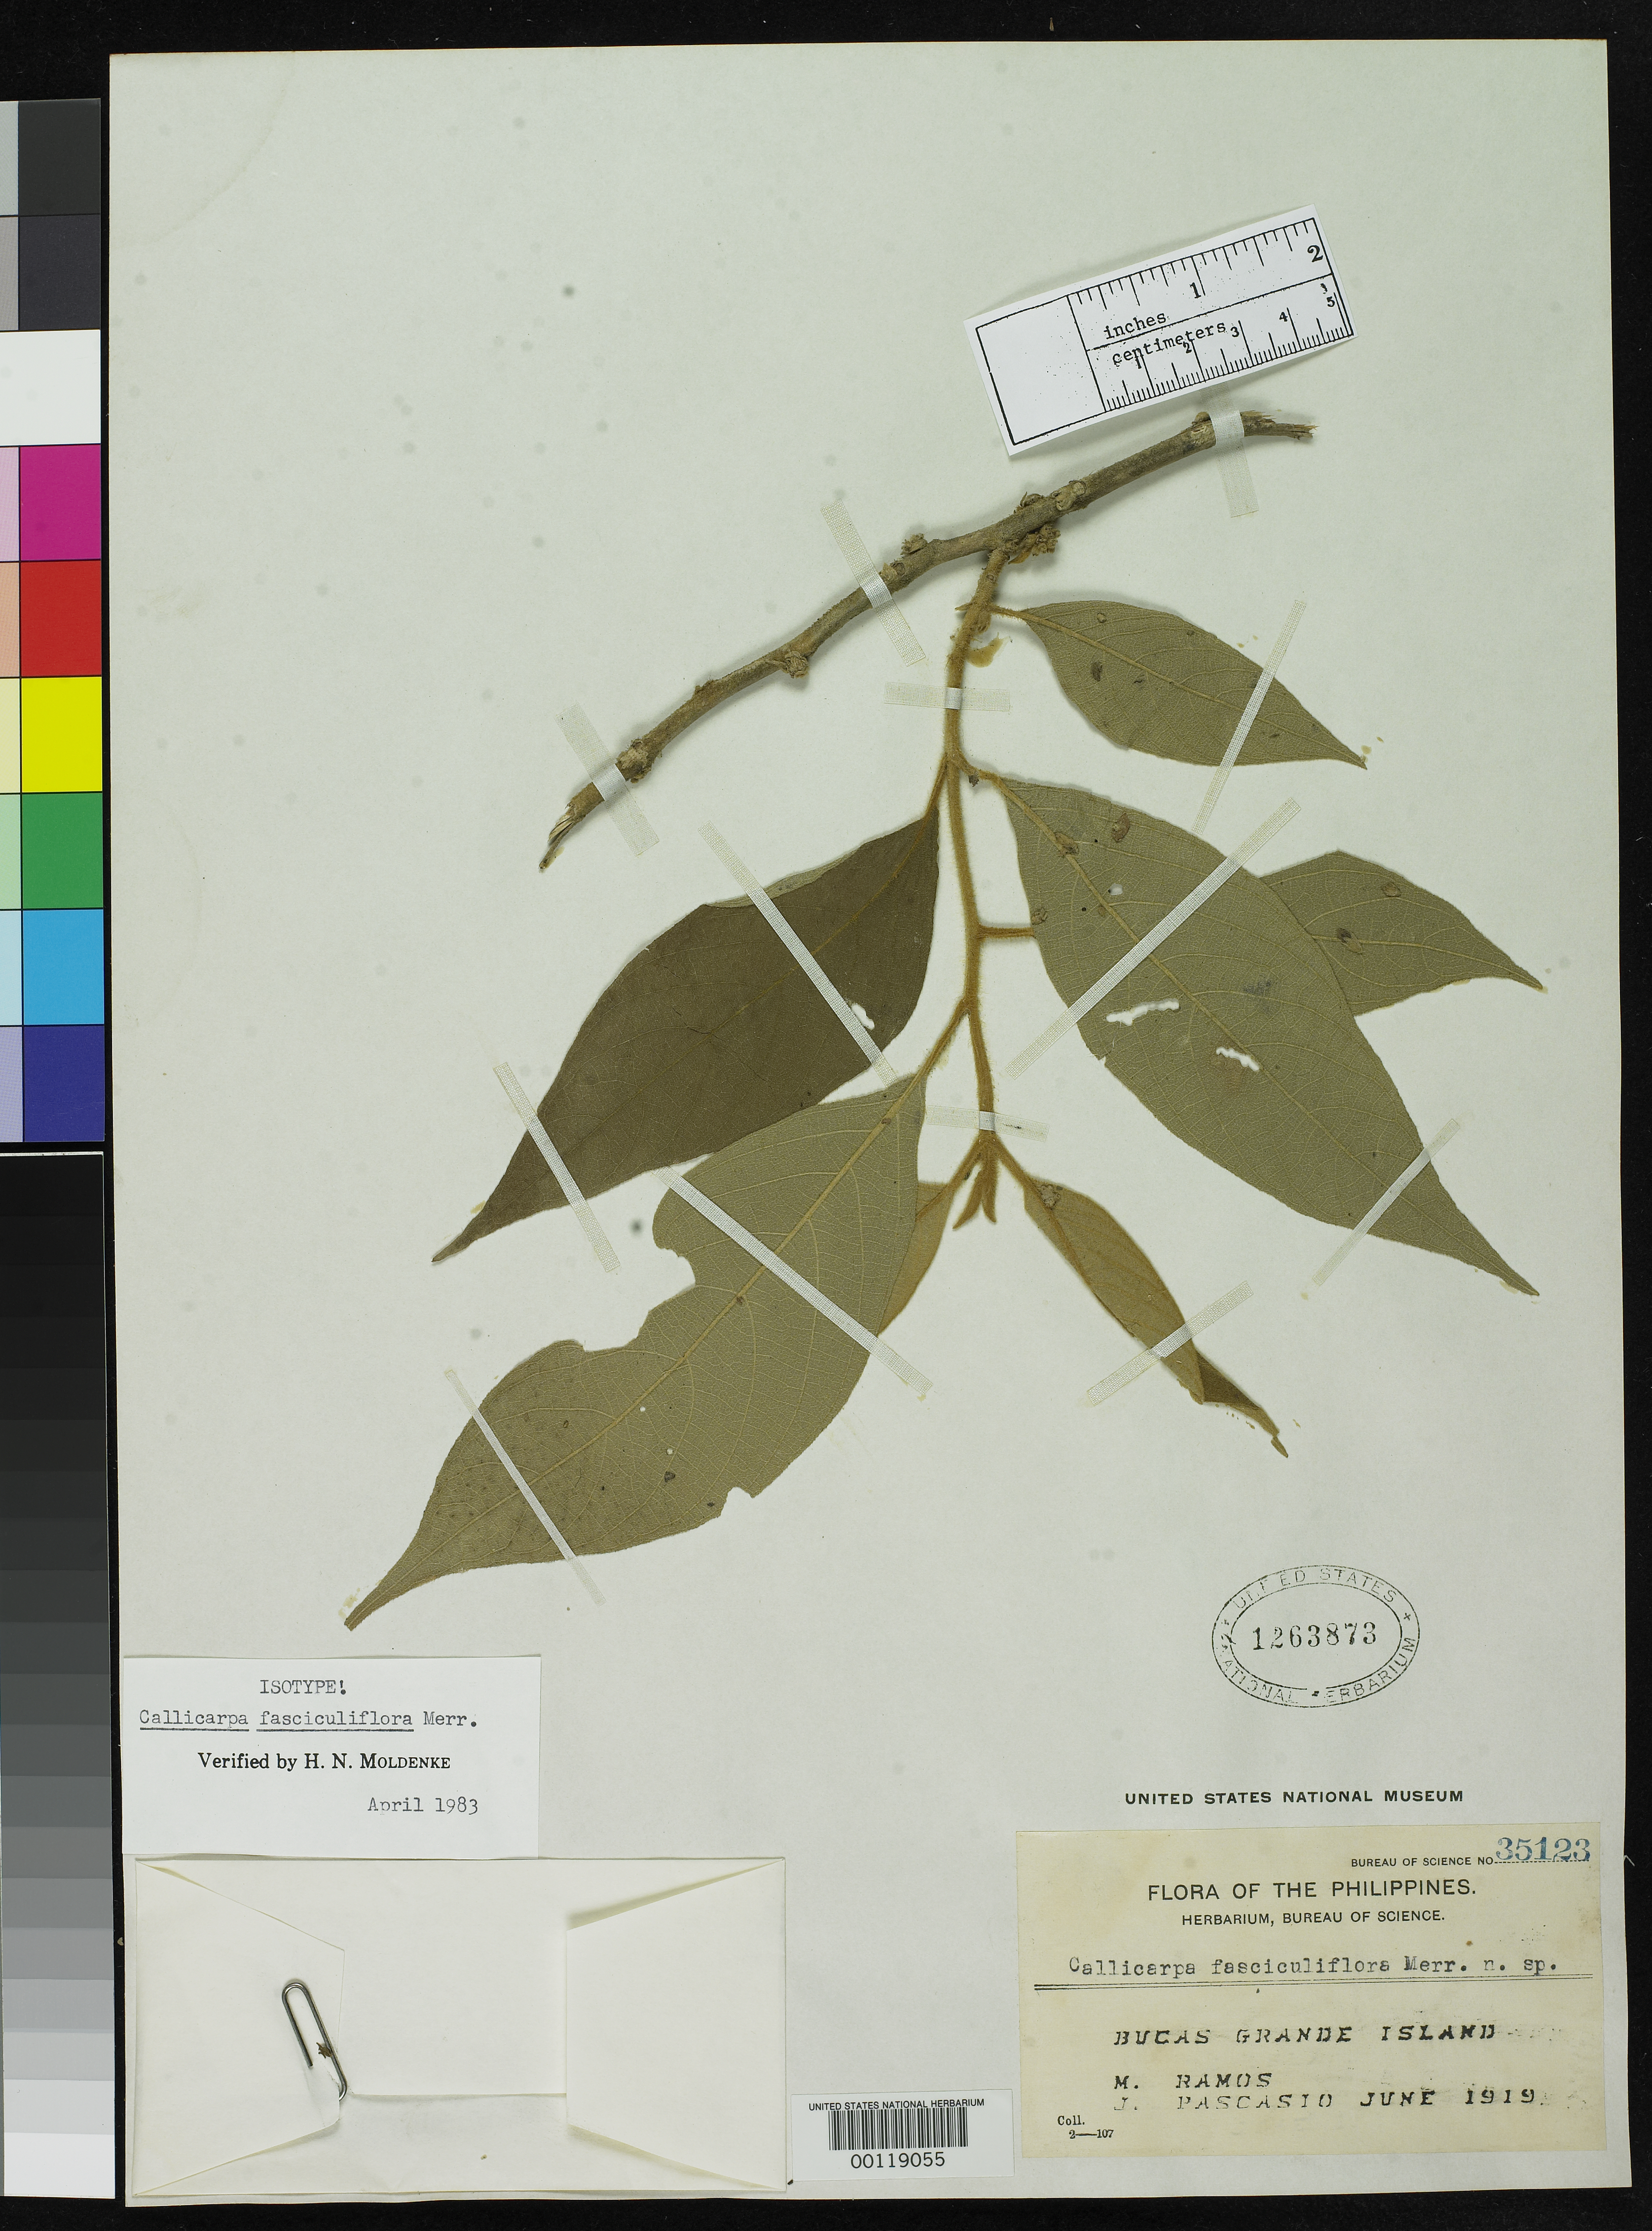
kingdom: Plantae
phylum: Tracheophyta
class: Magnoliopsida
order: Lamiales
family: Lamiaceae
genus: Callicarpa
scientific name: Callicarpa fasciculiflora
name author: Merr.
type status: Isotype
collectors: M. Ramos & J. Pascasio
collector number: Bur. Sci. 35123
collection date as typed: Jun 1919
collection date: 1919-06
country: Philippines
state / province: Caraga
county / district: Surigao del Norte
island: Bucas Grande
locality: Bucas Grande Island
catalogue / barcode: US 1263873